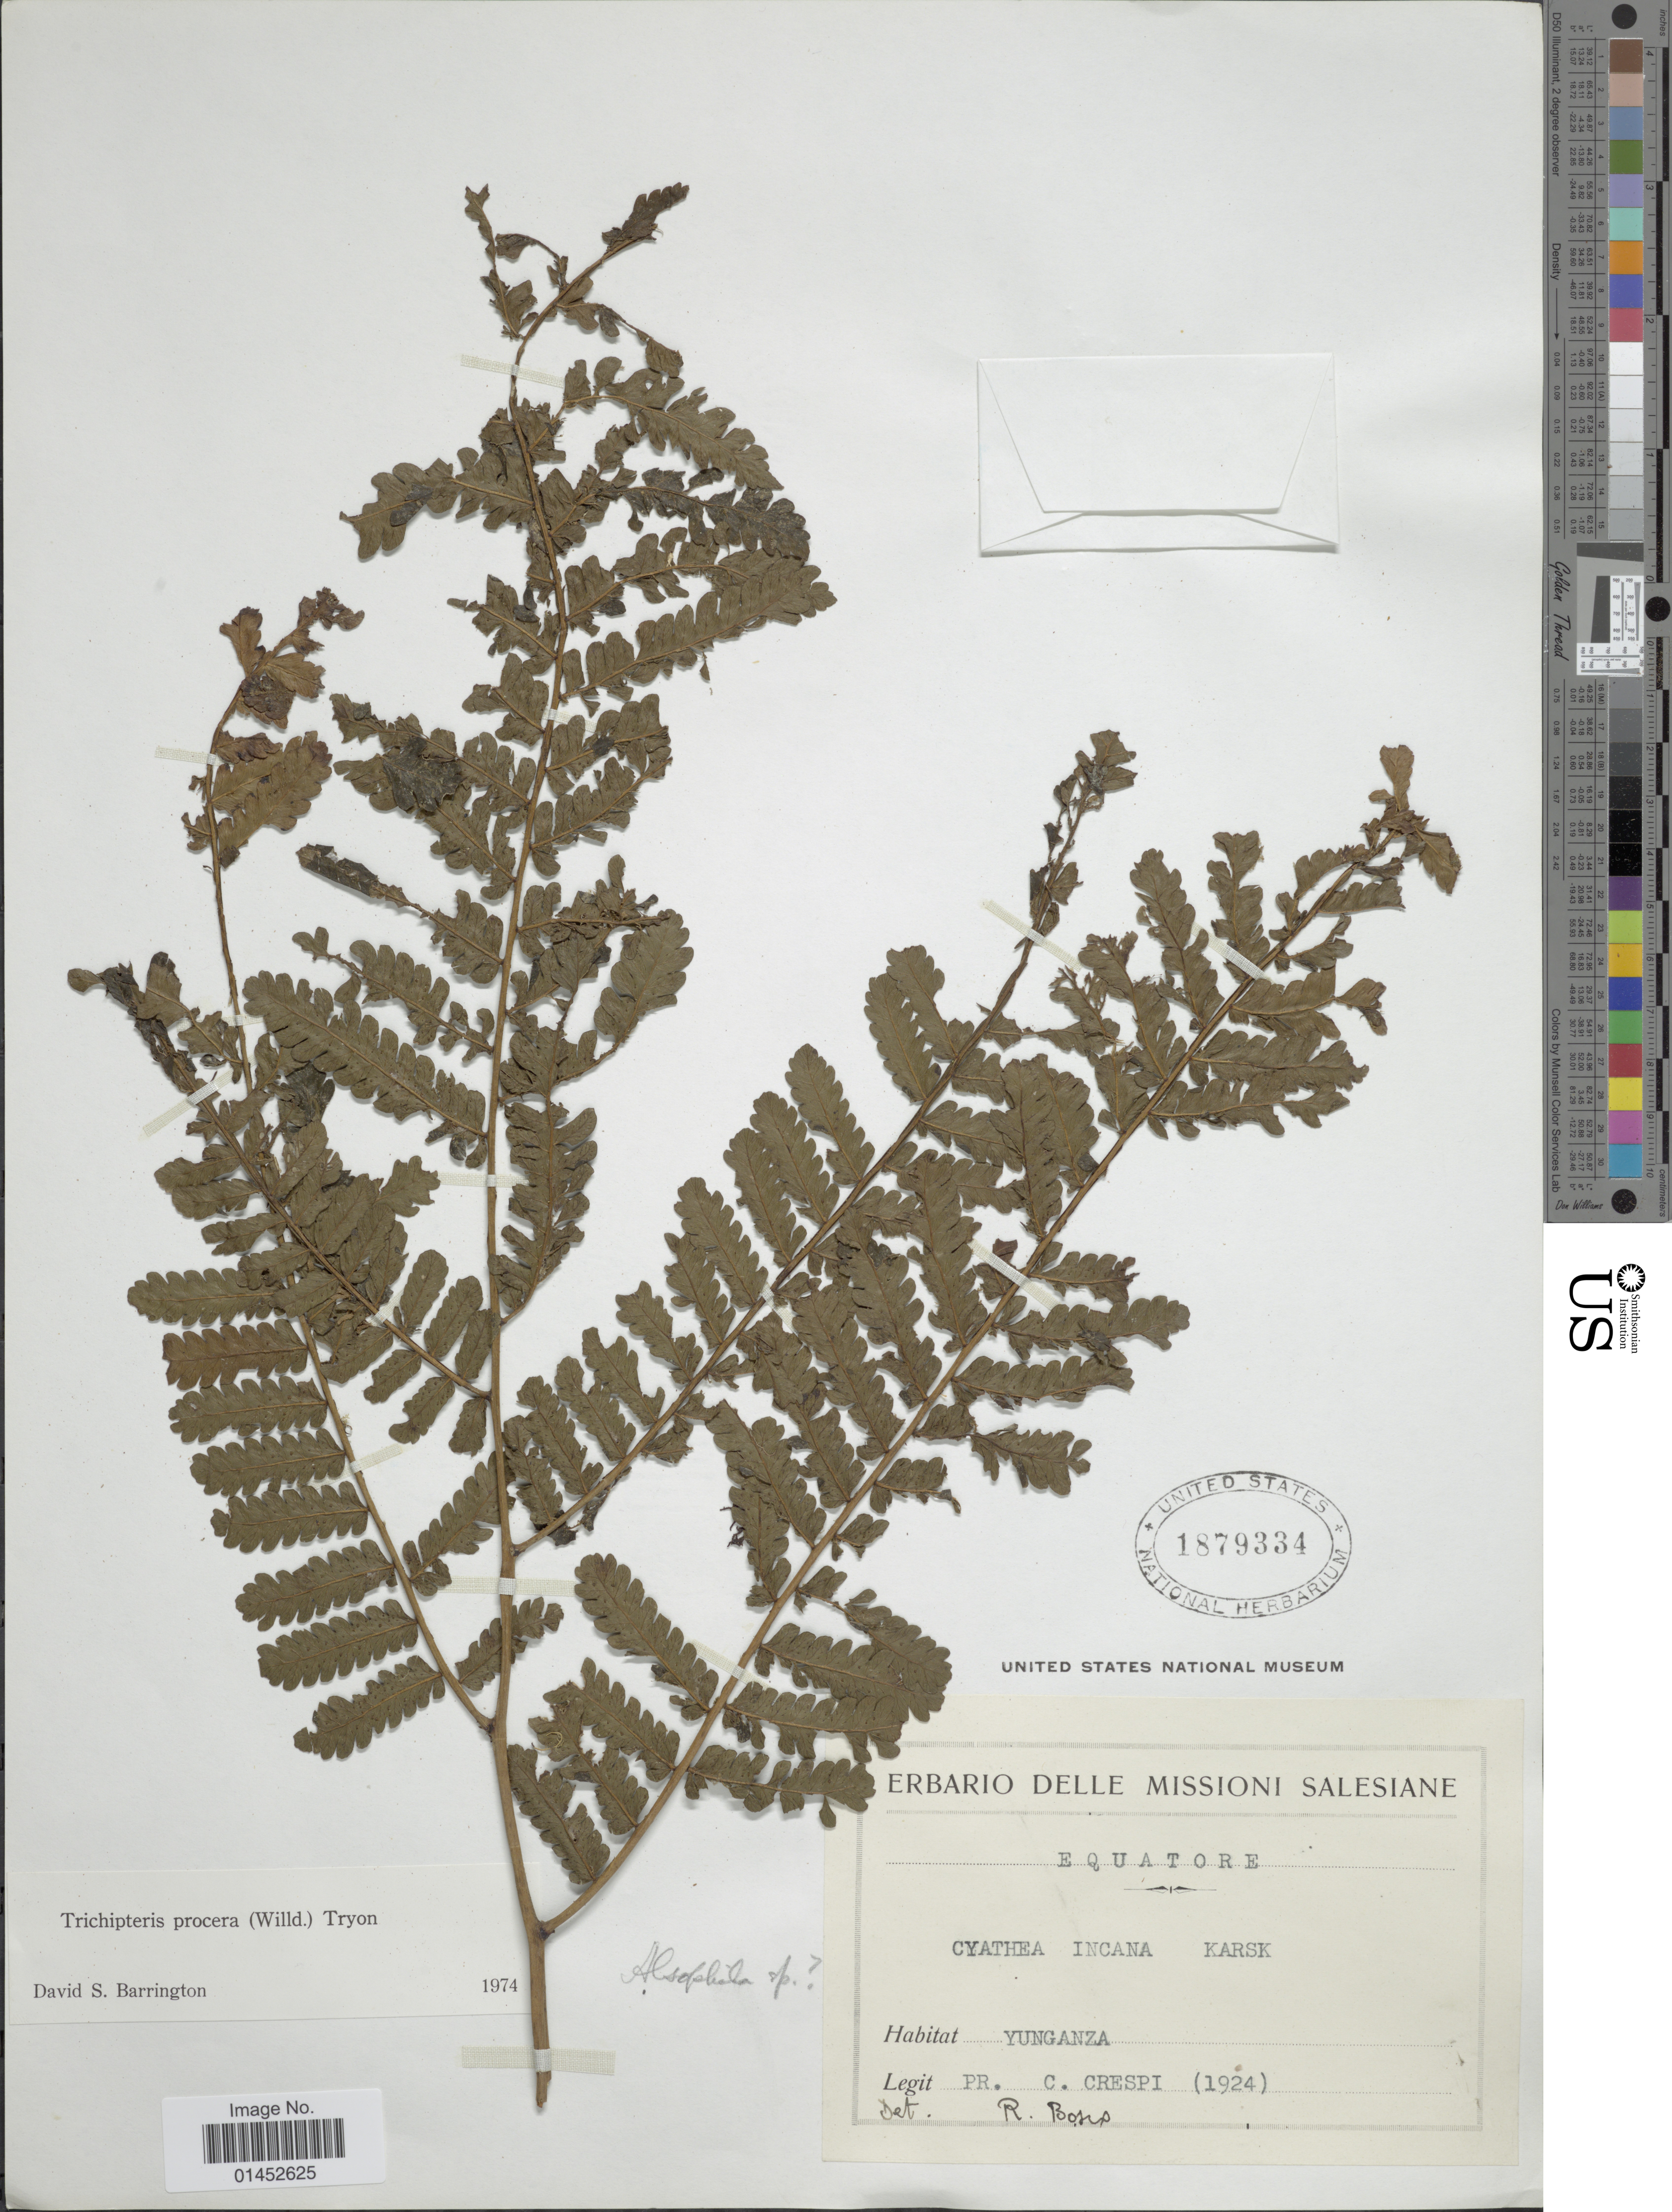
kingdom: Plantae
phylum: Tracheophyta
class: Polypodiopsida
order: Cyatheales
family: Cyatheaceae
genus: Cyathea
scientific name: Cyathea pungens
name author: (Willd.) Domin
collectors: C. Crespi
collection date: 1924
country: Ecuador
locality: Yunganza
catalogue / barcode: US 1879334